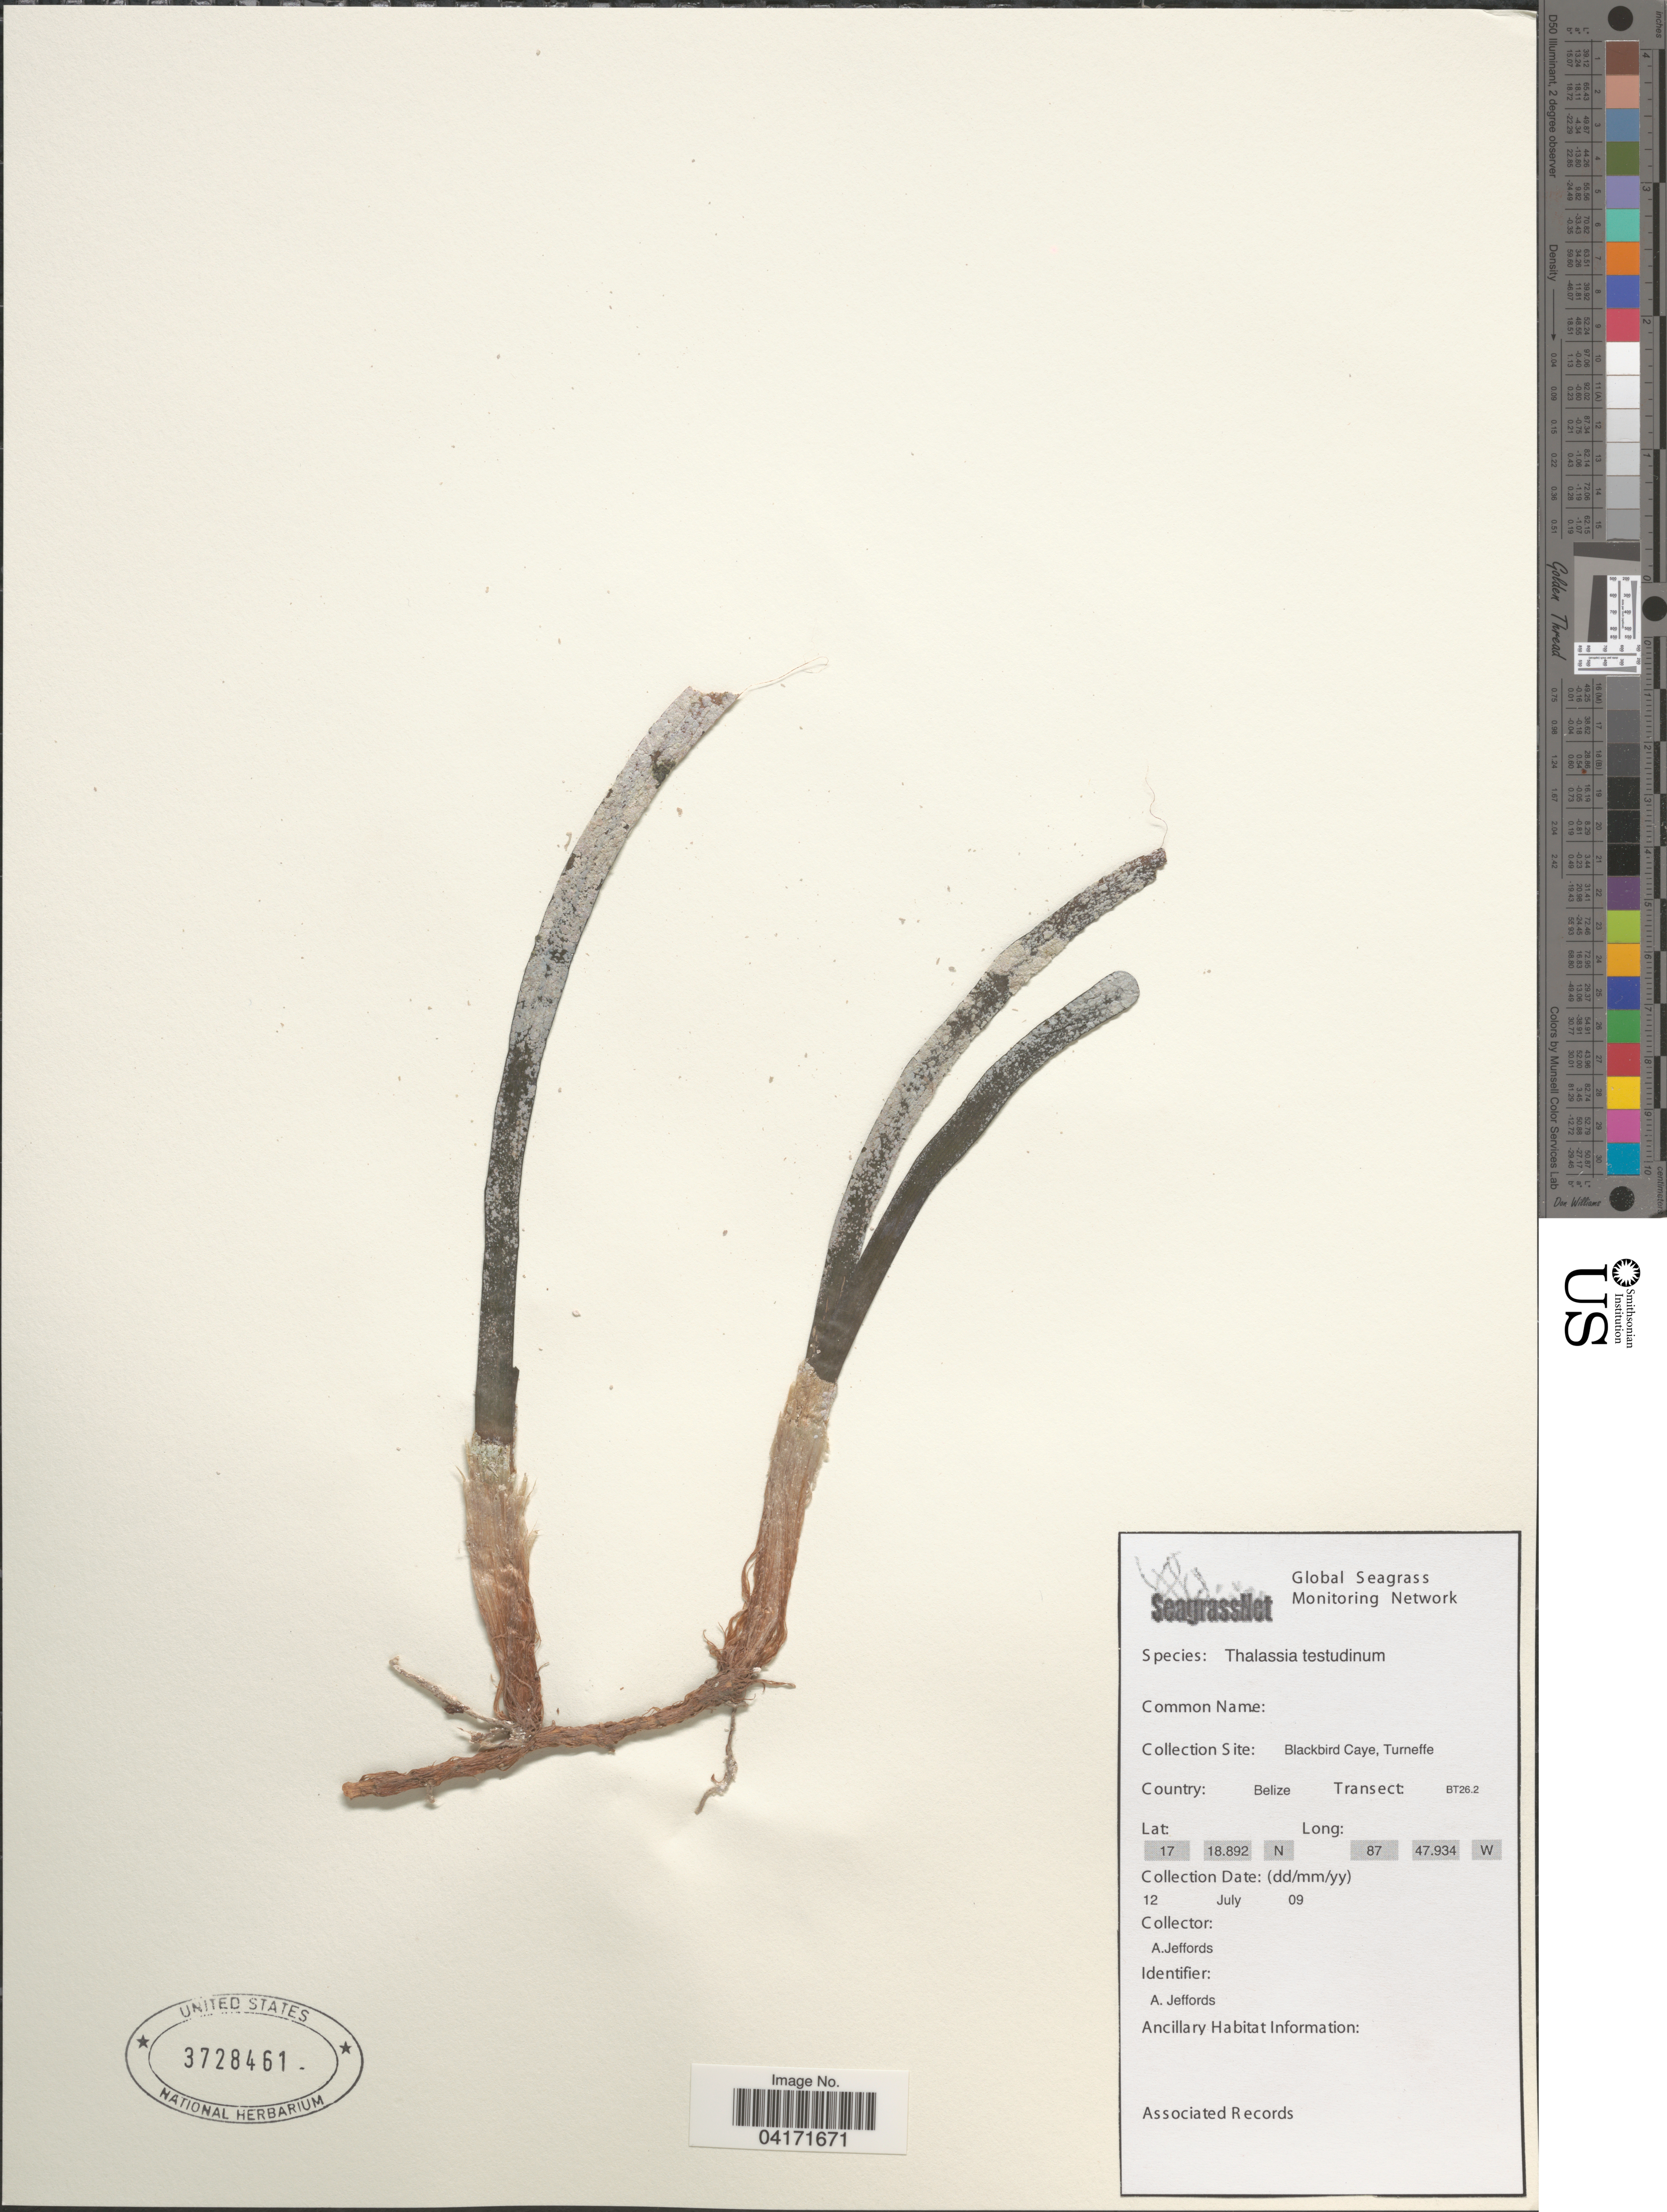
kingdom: Plantae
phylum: Tracheophyta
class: Liliopsida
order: Alismatales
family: Hydrocharitaceae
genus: Thalassia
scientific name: Thalassia testudinum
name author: Banks & Sol. ex K.D. Koenig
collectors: A. Jeffords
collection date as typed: Transcribed d/m/y: 12/7/9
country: Belize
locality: Blackbird Caye, Turneffe. Transect: BT26.2.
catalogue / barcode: US 3728461